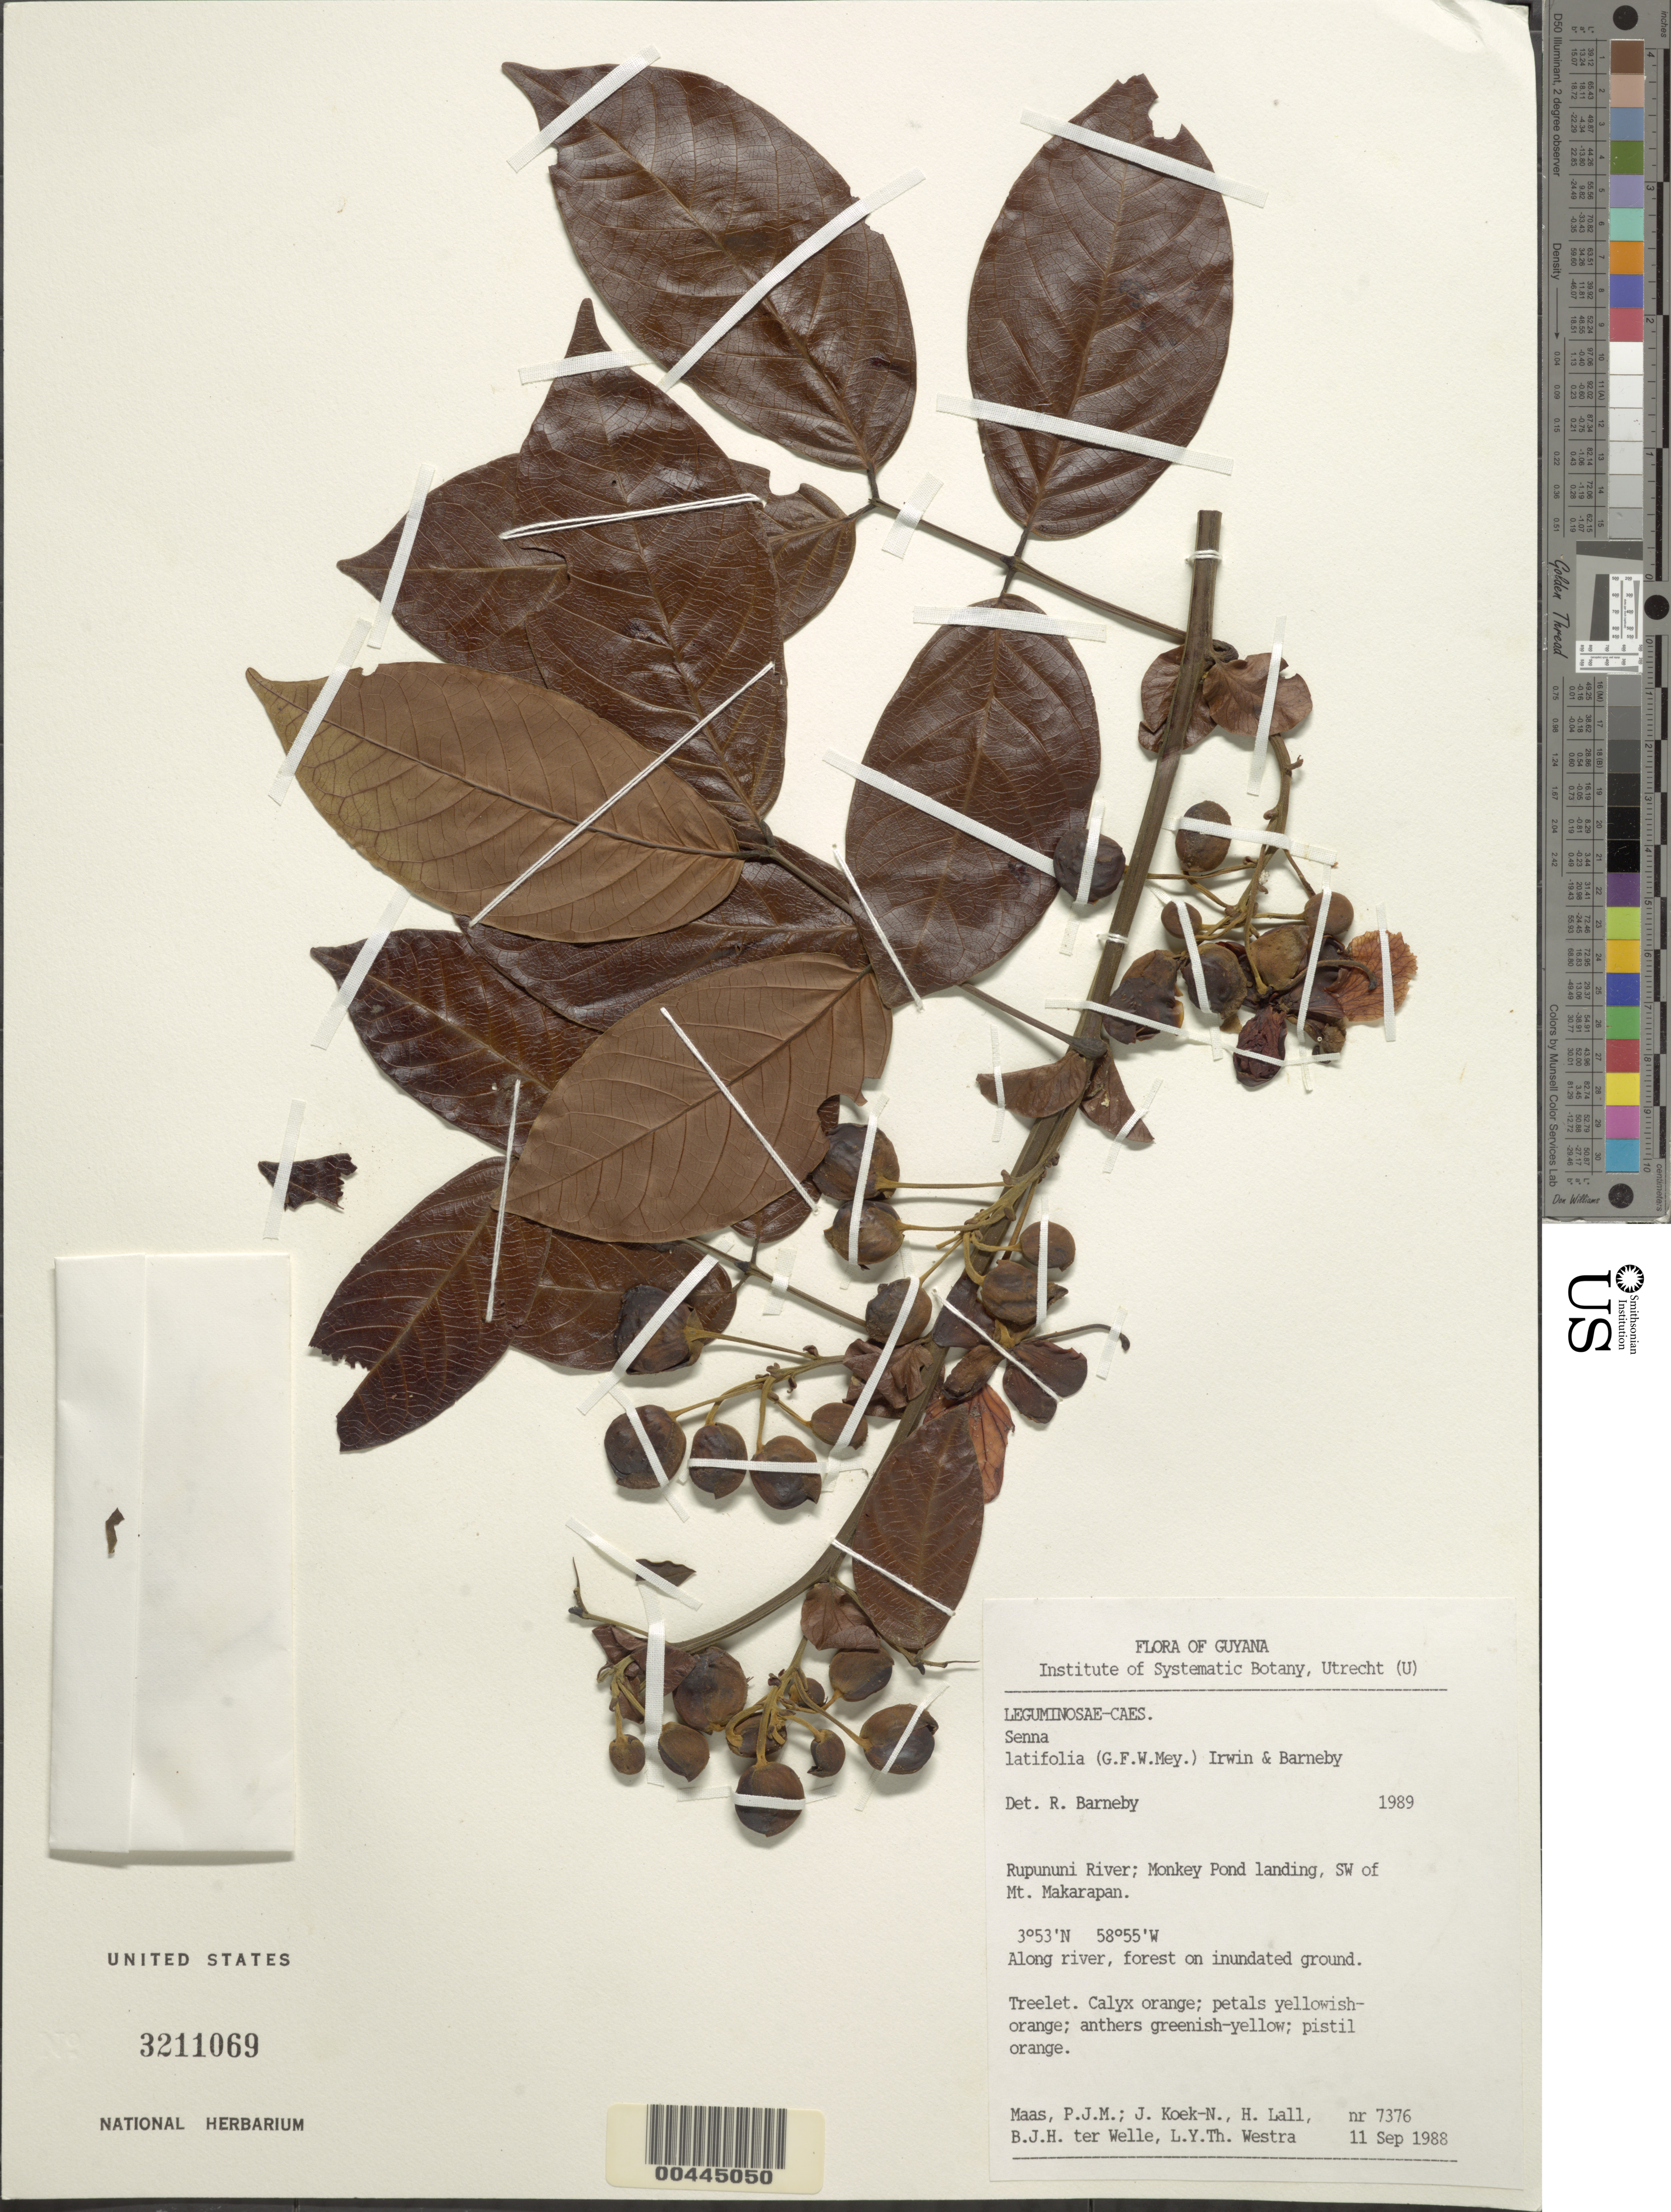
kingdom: Plantae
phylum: Tracheophyta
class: Magnoliopsida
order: Fabales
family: Fabaceae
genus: Senna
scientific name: Senna latifolia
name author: (G. Mey.) H.S. Irwin & Barneby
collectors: P. Maas, J. Koek-Noorman, H. Lall, B. Welle & L. Y. T. Westra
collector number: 7376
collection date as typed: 11 Sep 1988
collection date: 1988-09-11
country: Guyana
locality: Rupununi dist., monkey pond landing, sw of mt. makarapan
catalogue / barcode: US 3211069